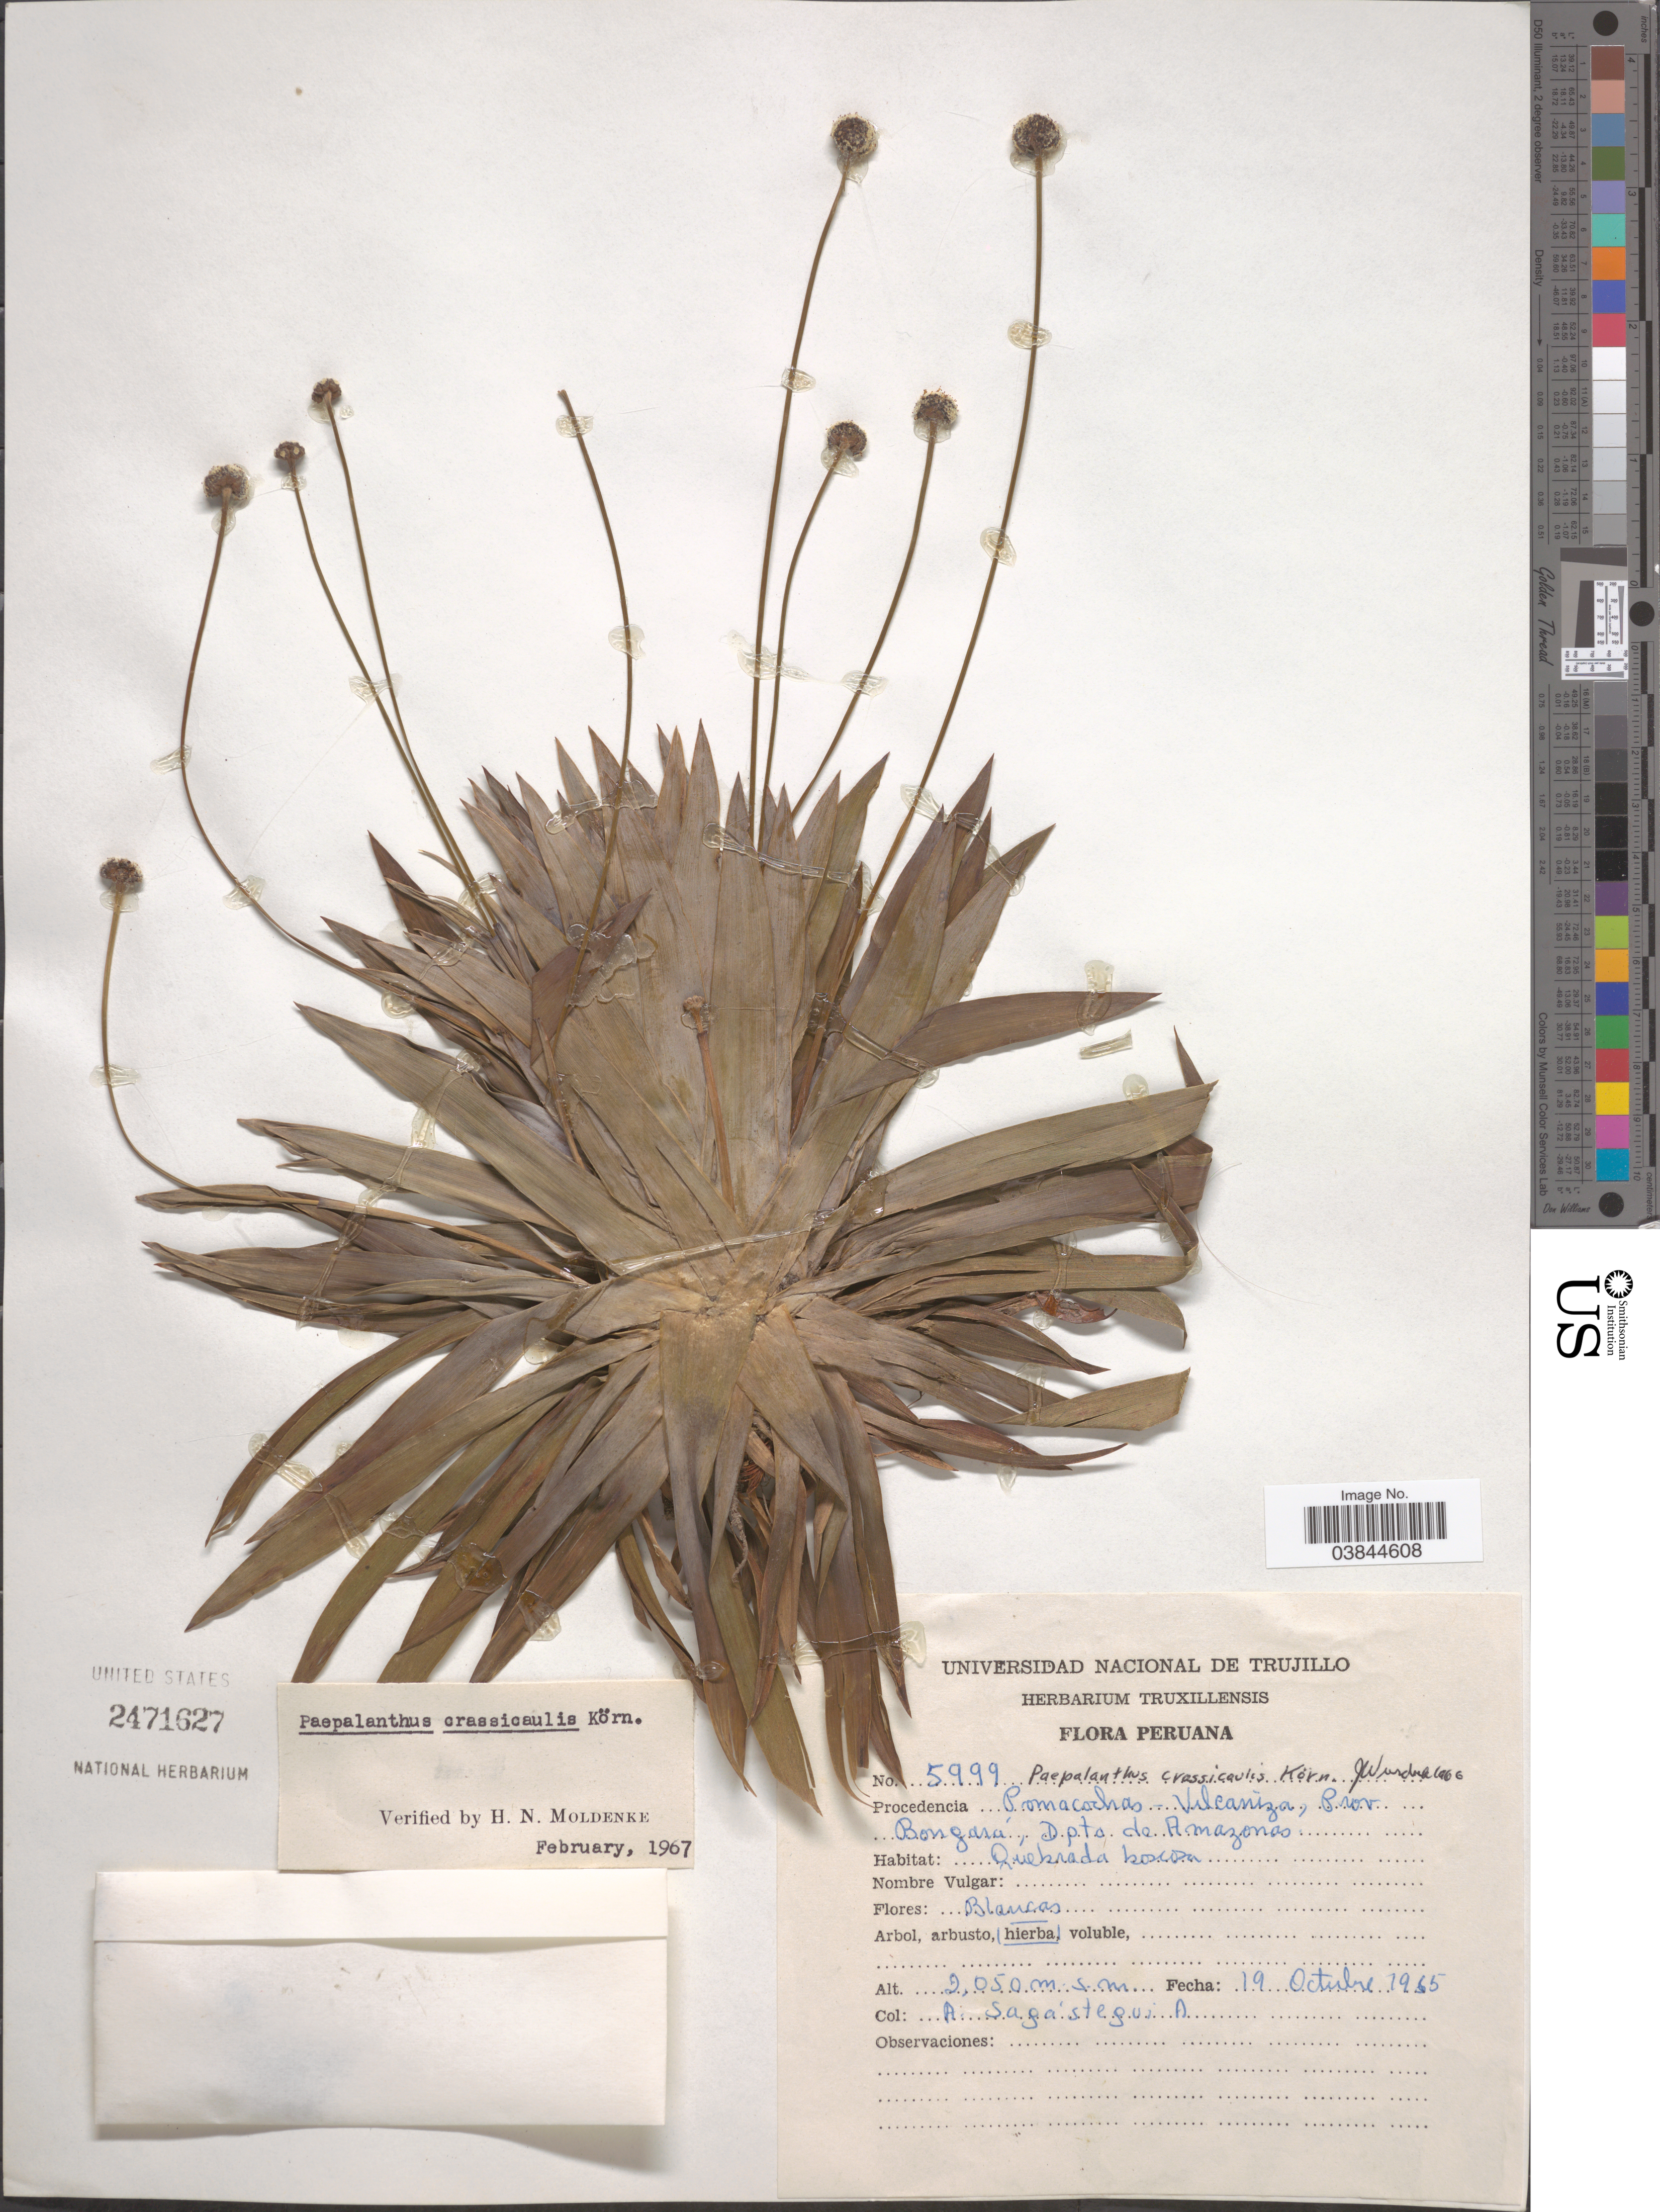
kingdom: Plantae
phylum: Tracheophyta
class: Liliopsida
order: Poales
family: Eriocaulaceae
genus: Paepalanthus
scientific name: Paepalanthus obnatus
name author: Tissot-Sq.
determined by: Sauthier, Laura Jeanne, (SPF), Universidade de Sao Paulo (BRAZIL)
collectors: A. Sagástegui A.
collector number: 5999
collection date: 1955-10-19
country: Peru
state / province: Amazonas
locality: Pomacochas - Vilcaniza, Prov. Bongará, Dpto. de Amazonas.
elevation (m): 2050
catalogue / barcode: US 2471627